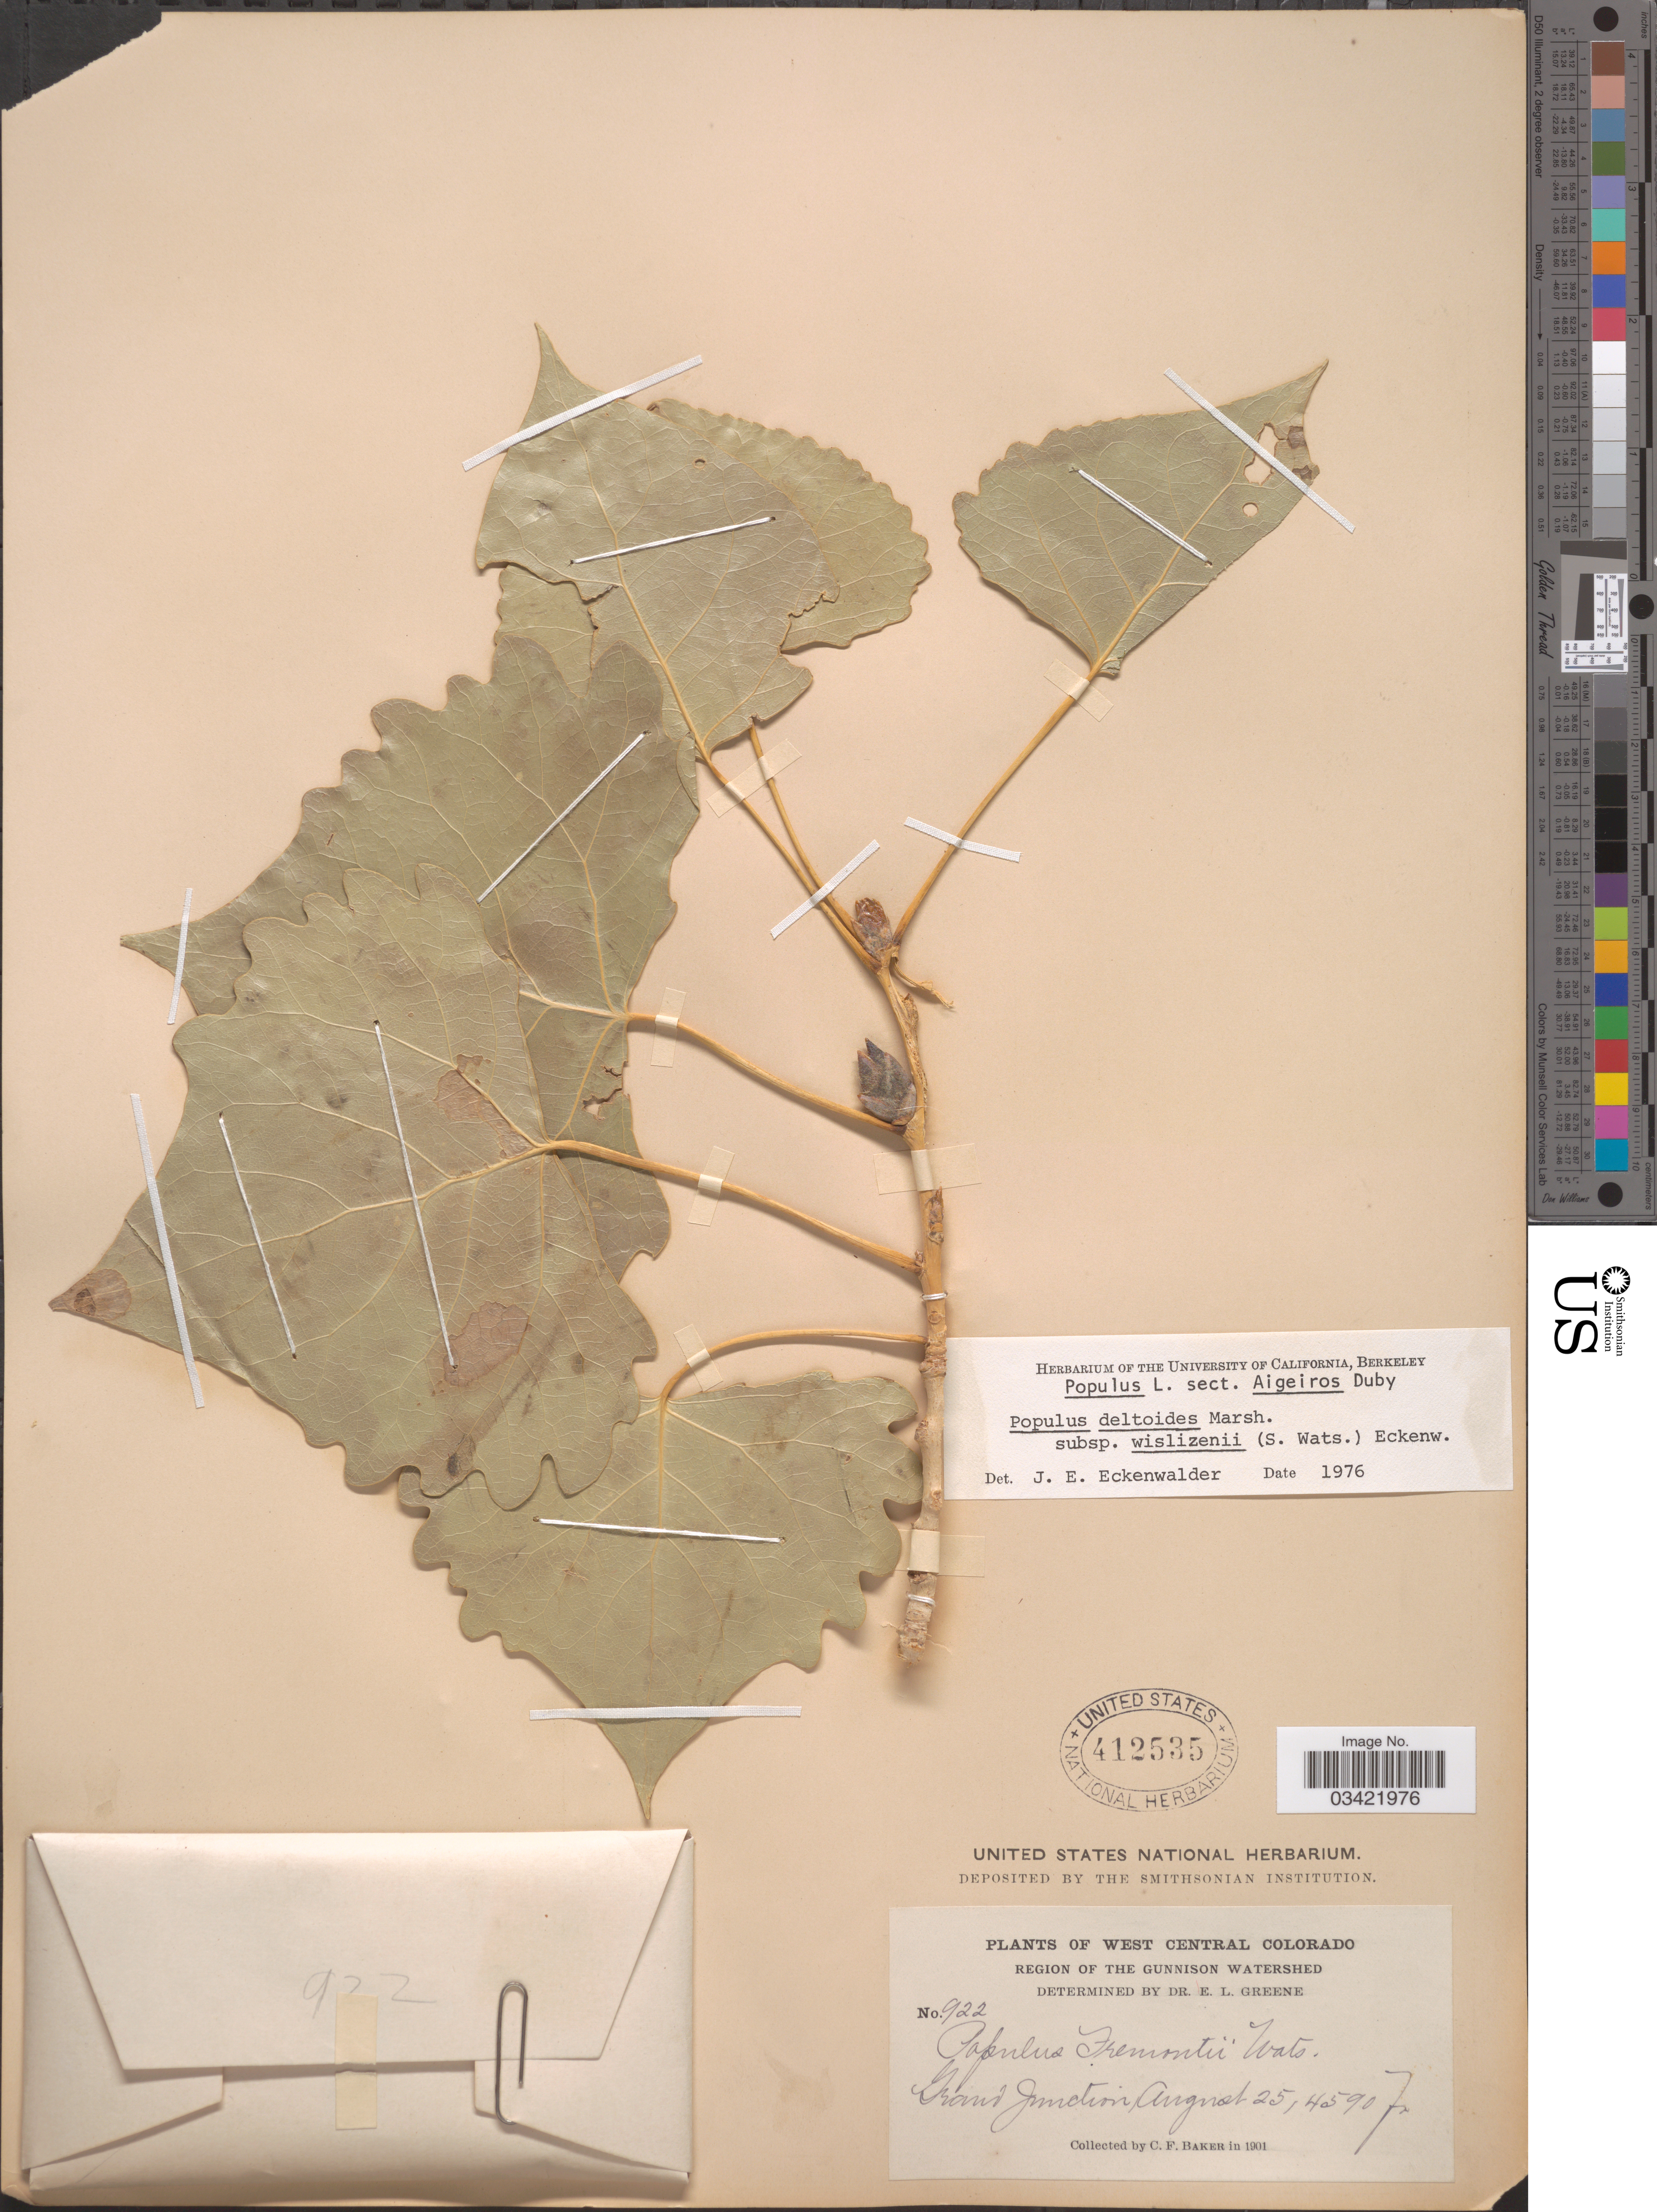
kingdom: Plantae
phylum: Tracheophyta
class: Magnoliopsida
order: Malpighiales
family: Salicaceae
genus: Populus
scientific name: Populus deltoides subsp. wislizeni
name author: (S. Watson) Eckenw.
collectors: C. F. Baker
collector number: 922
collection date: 1901-08-25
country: United States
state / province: Colorado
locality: West Central Colorado. Region of The Gunnison Watershed. Grand Junction.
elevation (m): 1399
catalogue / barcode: US 412535